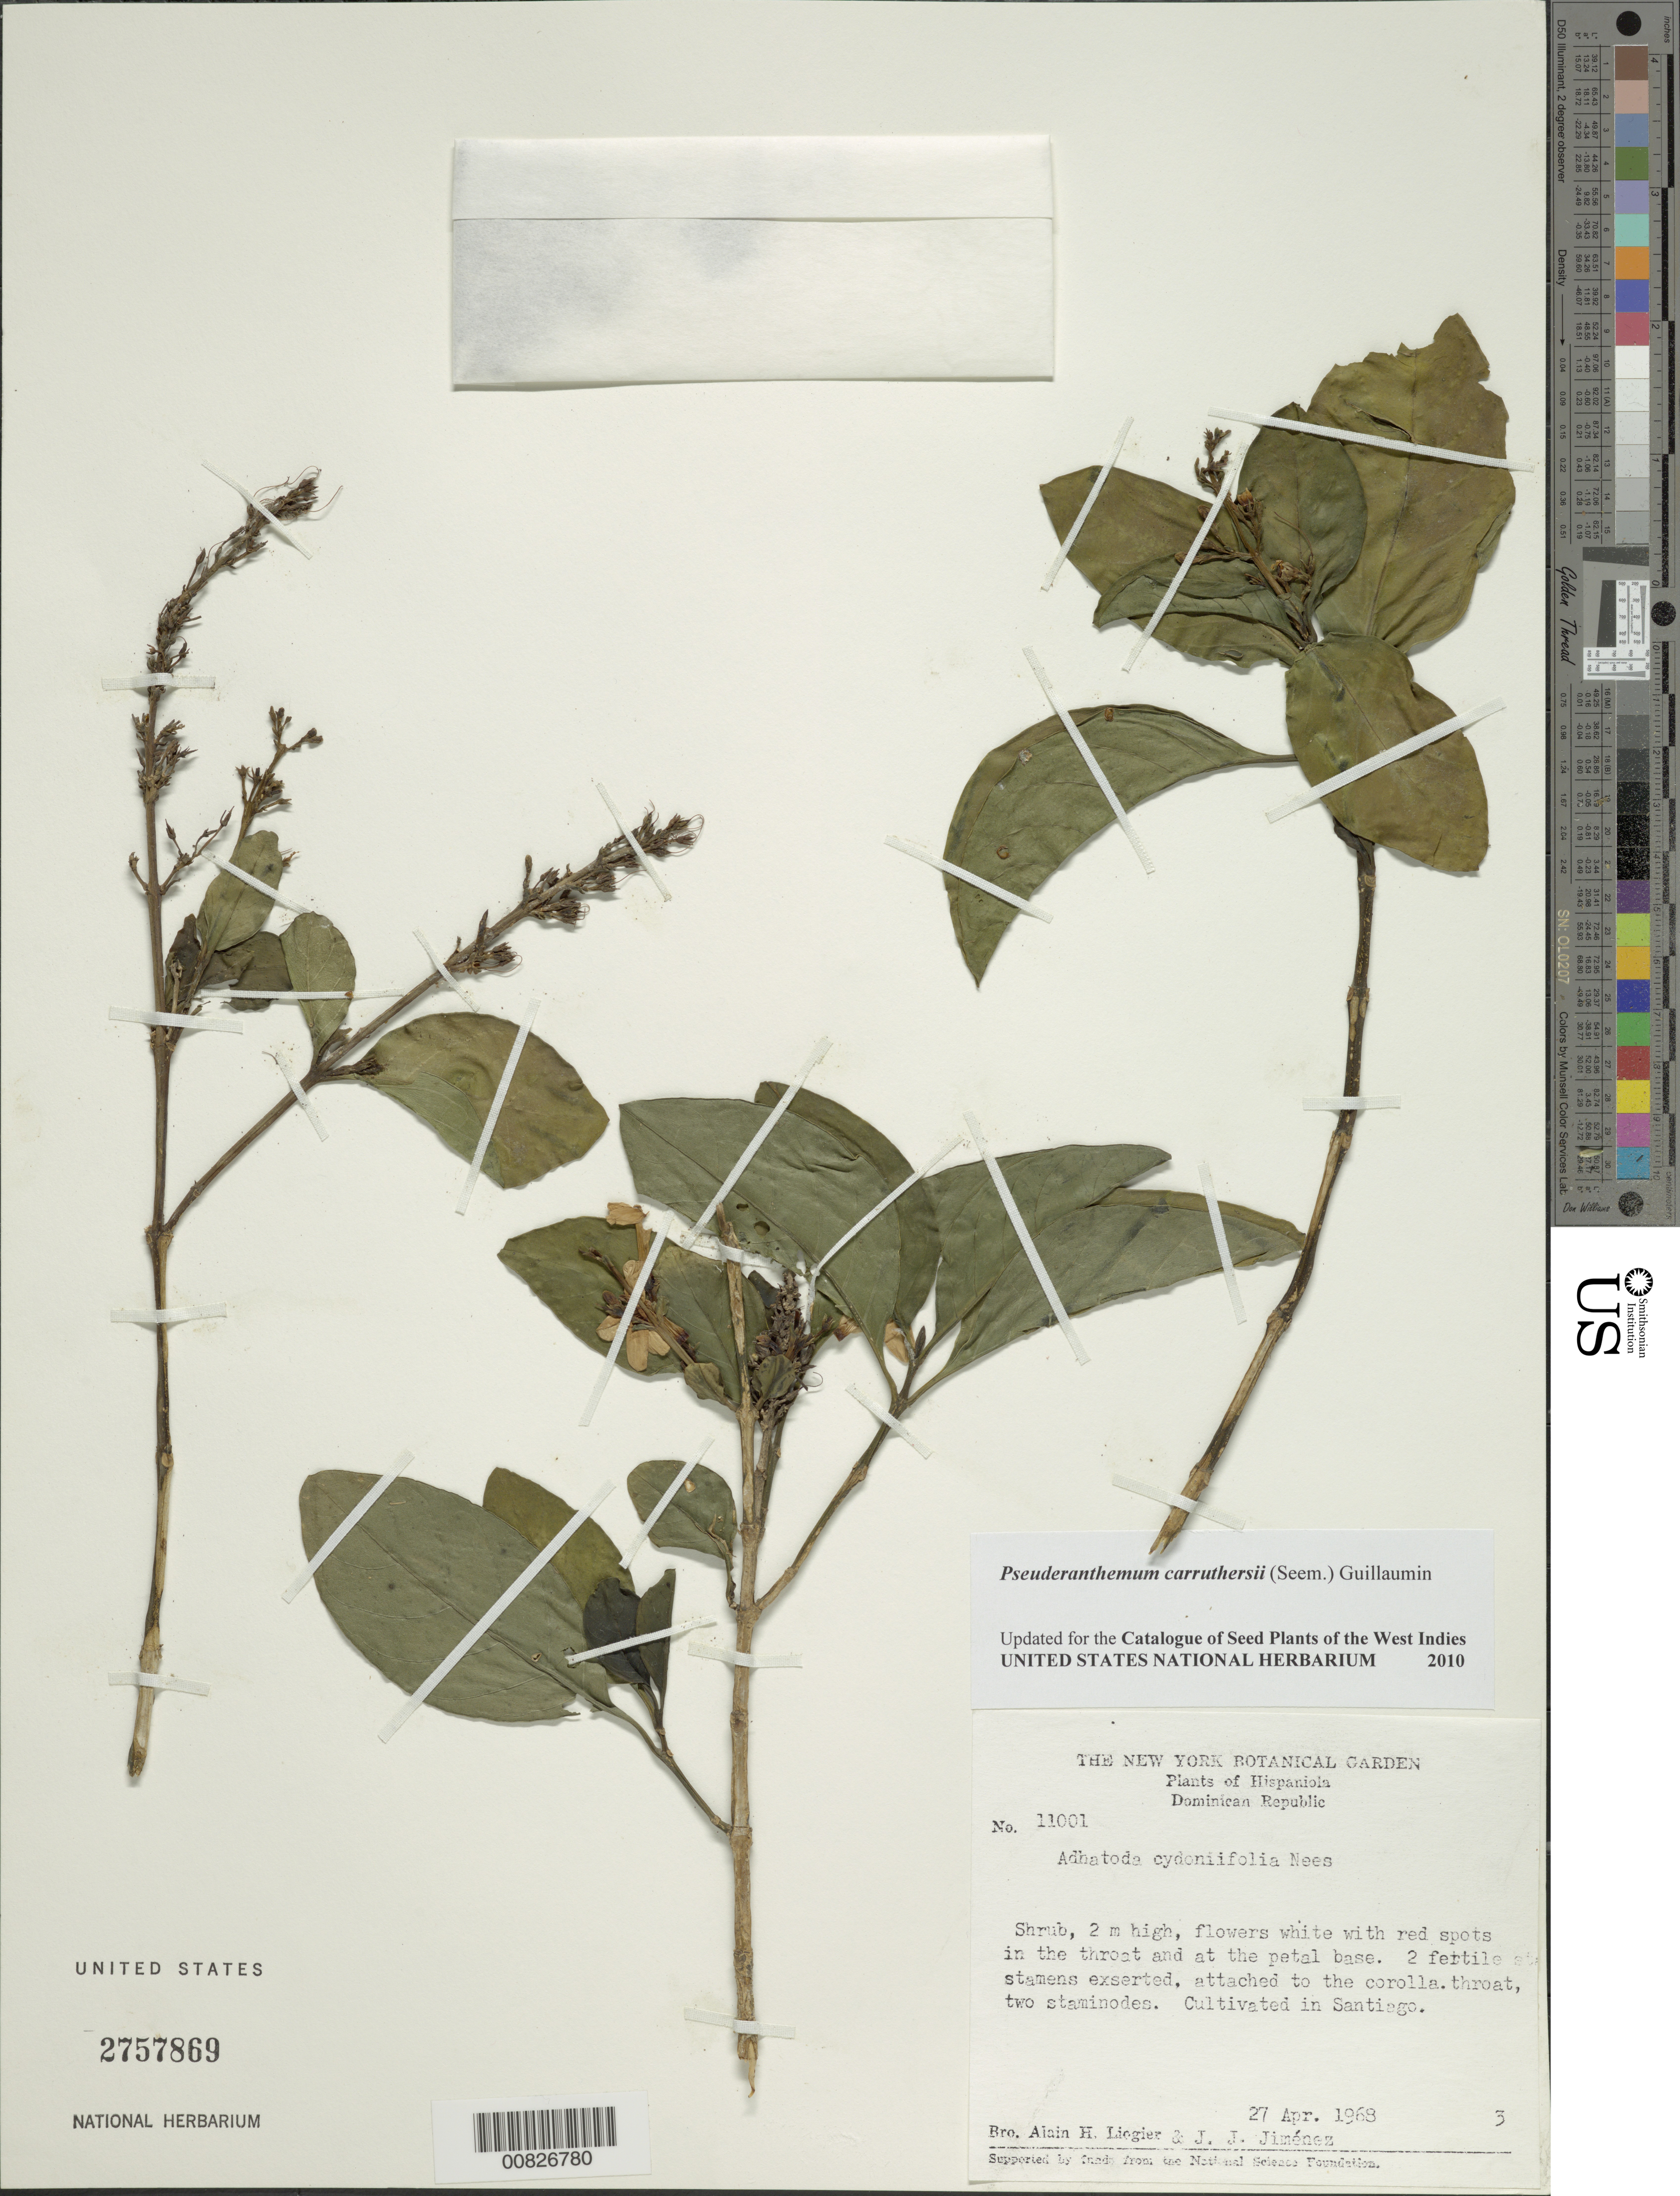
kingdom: Plantae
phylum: Tracheophyta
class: Magnoliopsida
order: Lamiales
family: Acanthaceae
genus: Pseuderanthemum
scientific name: Pseuderanthemum carruthersii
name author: (Seem.) Guillaumin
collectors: A. H. Liogier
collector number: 11001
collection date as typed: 27 Apr 1968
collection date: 1968-04-27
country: Dominican Republic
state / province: Santiago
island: Hispaniola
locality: Santiago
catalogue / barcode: US 2757869